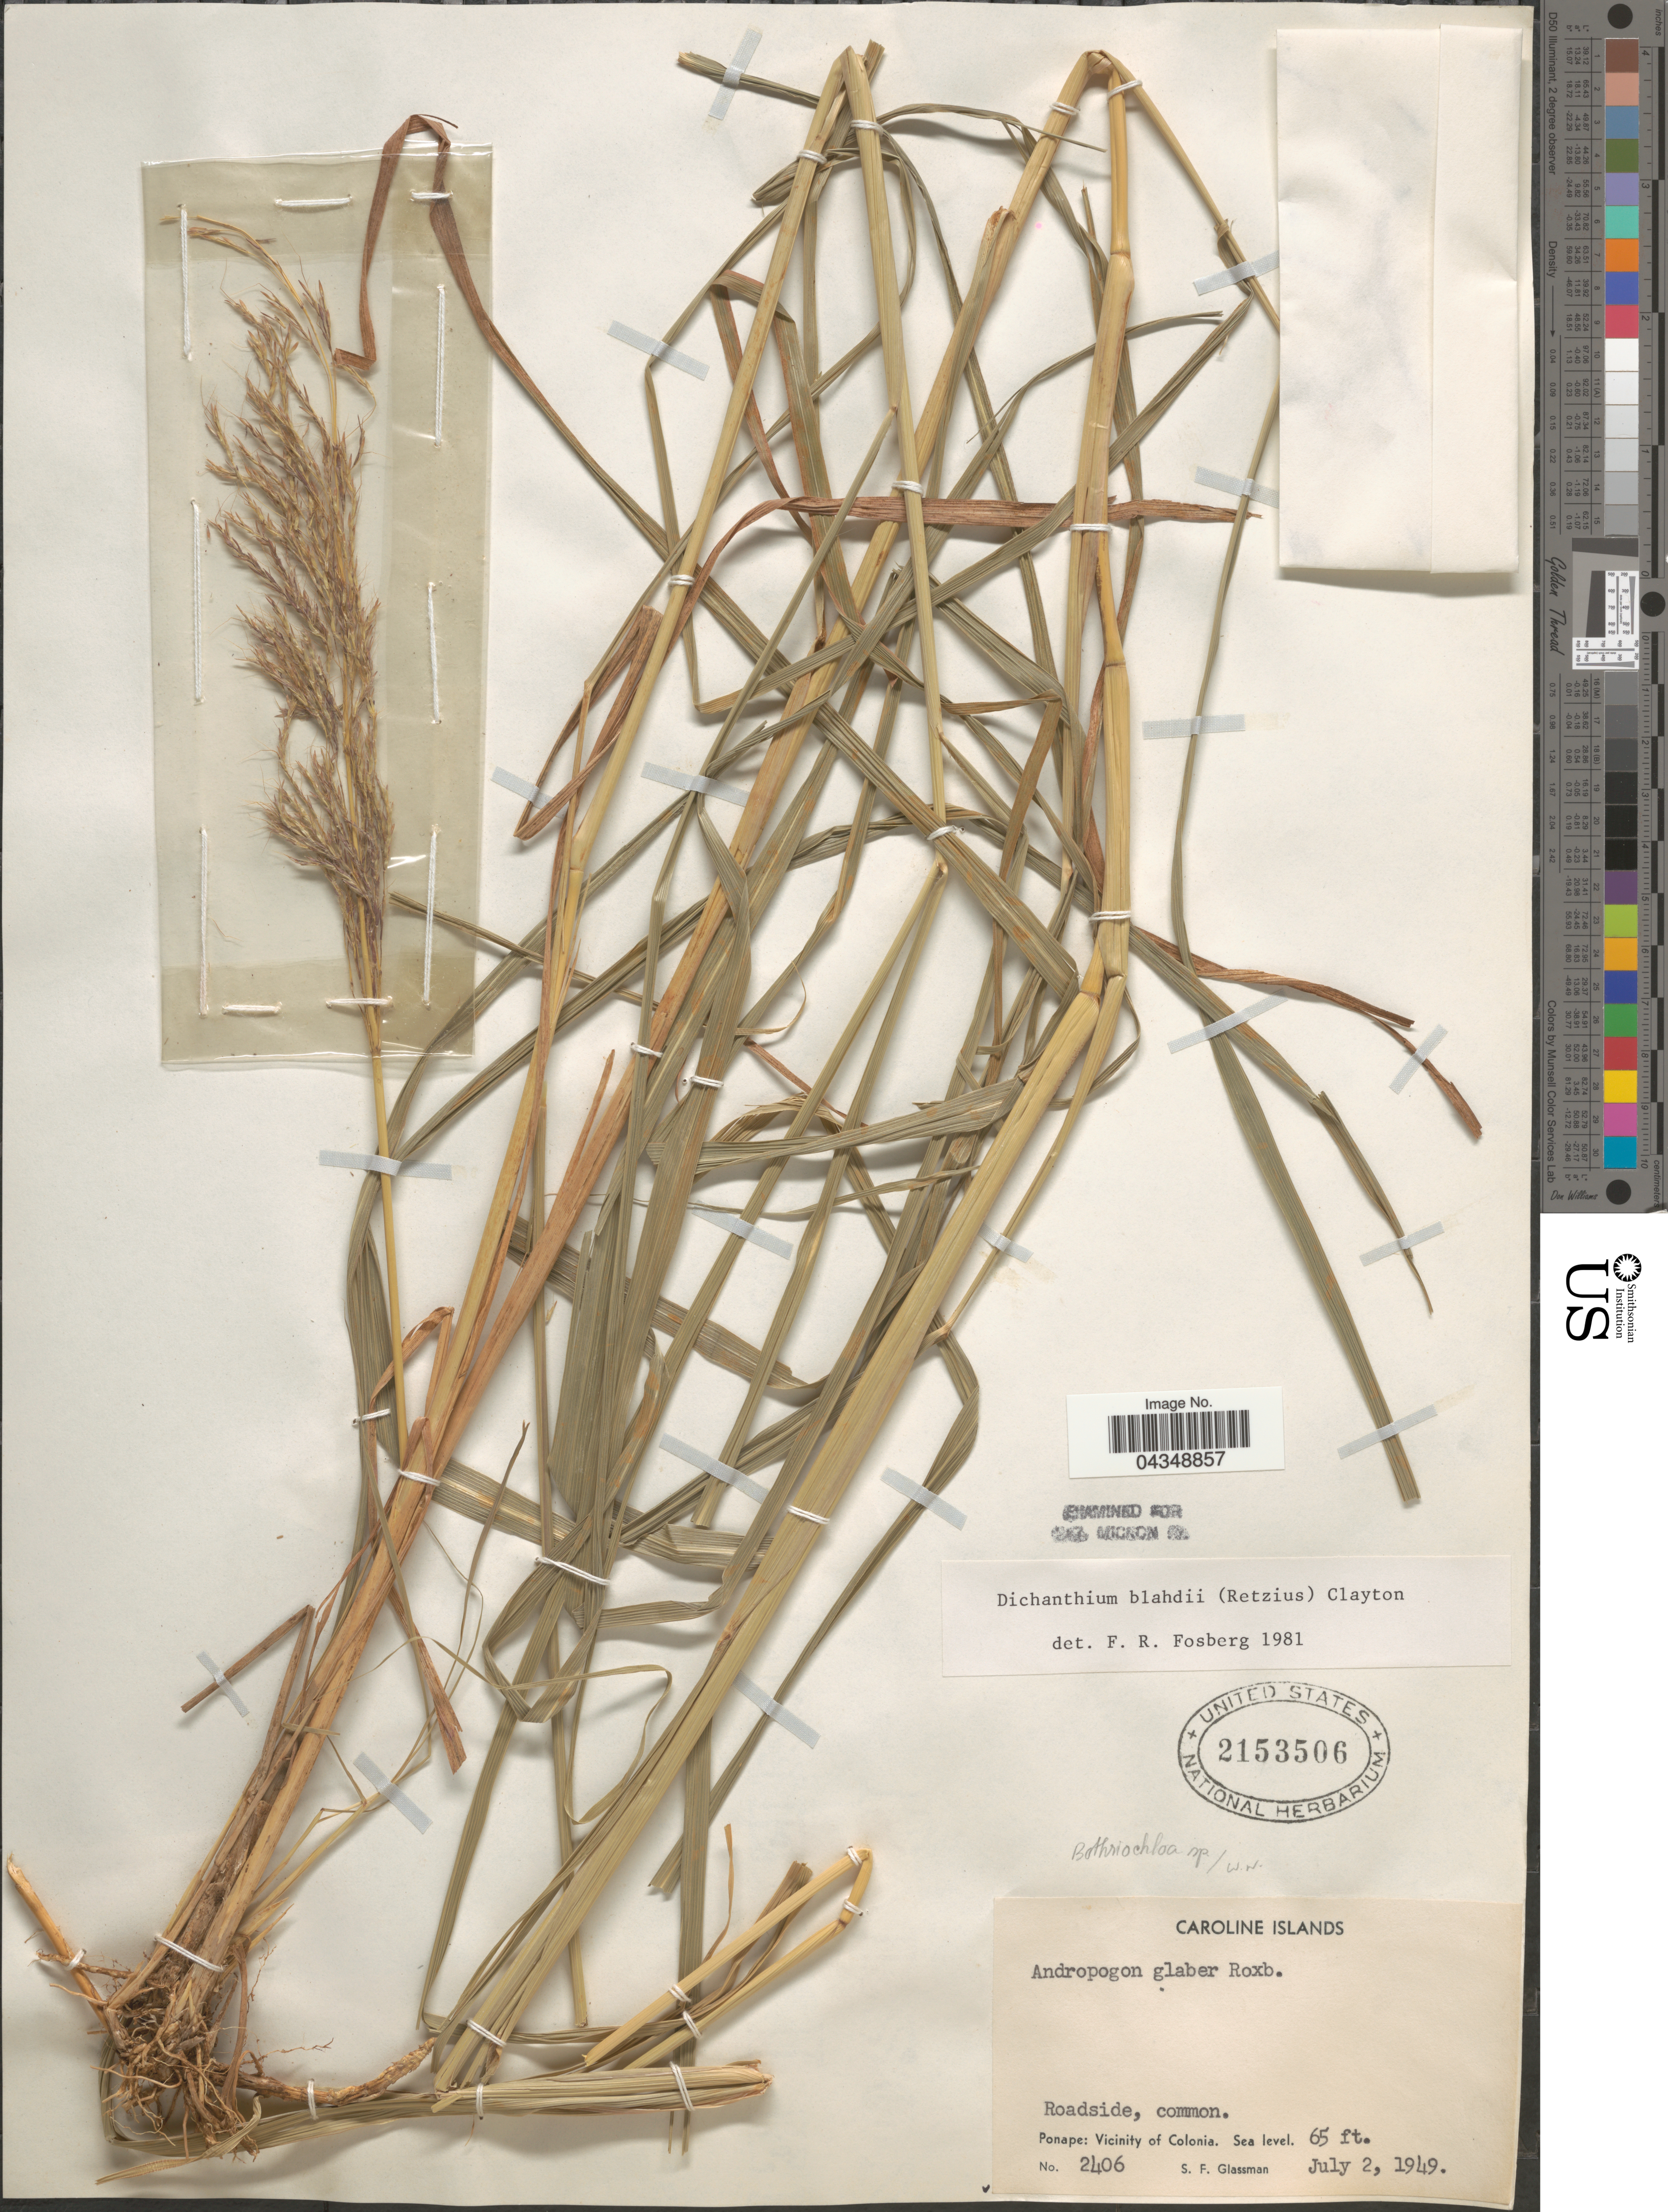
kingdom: Plantae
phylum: Tracheophyta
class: Liliopsida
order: Poales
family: Poaceae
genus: Bothriochloa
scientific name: Bothriochloa bladhii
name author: (Retz.) S.T. Blake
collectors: S. F. Glassman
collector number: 2406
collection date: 1949-07-02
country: Micronesia, Federated States of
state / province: Pohnpei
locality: Caroline Islands. Ponape: Vicinity of Colonia.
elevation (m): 0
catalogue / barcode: US 2153506